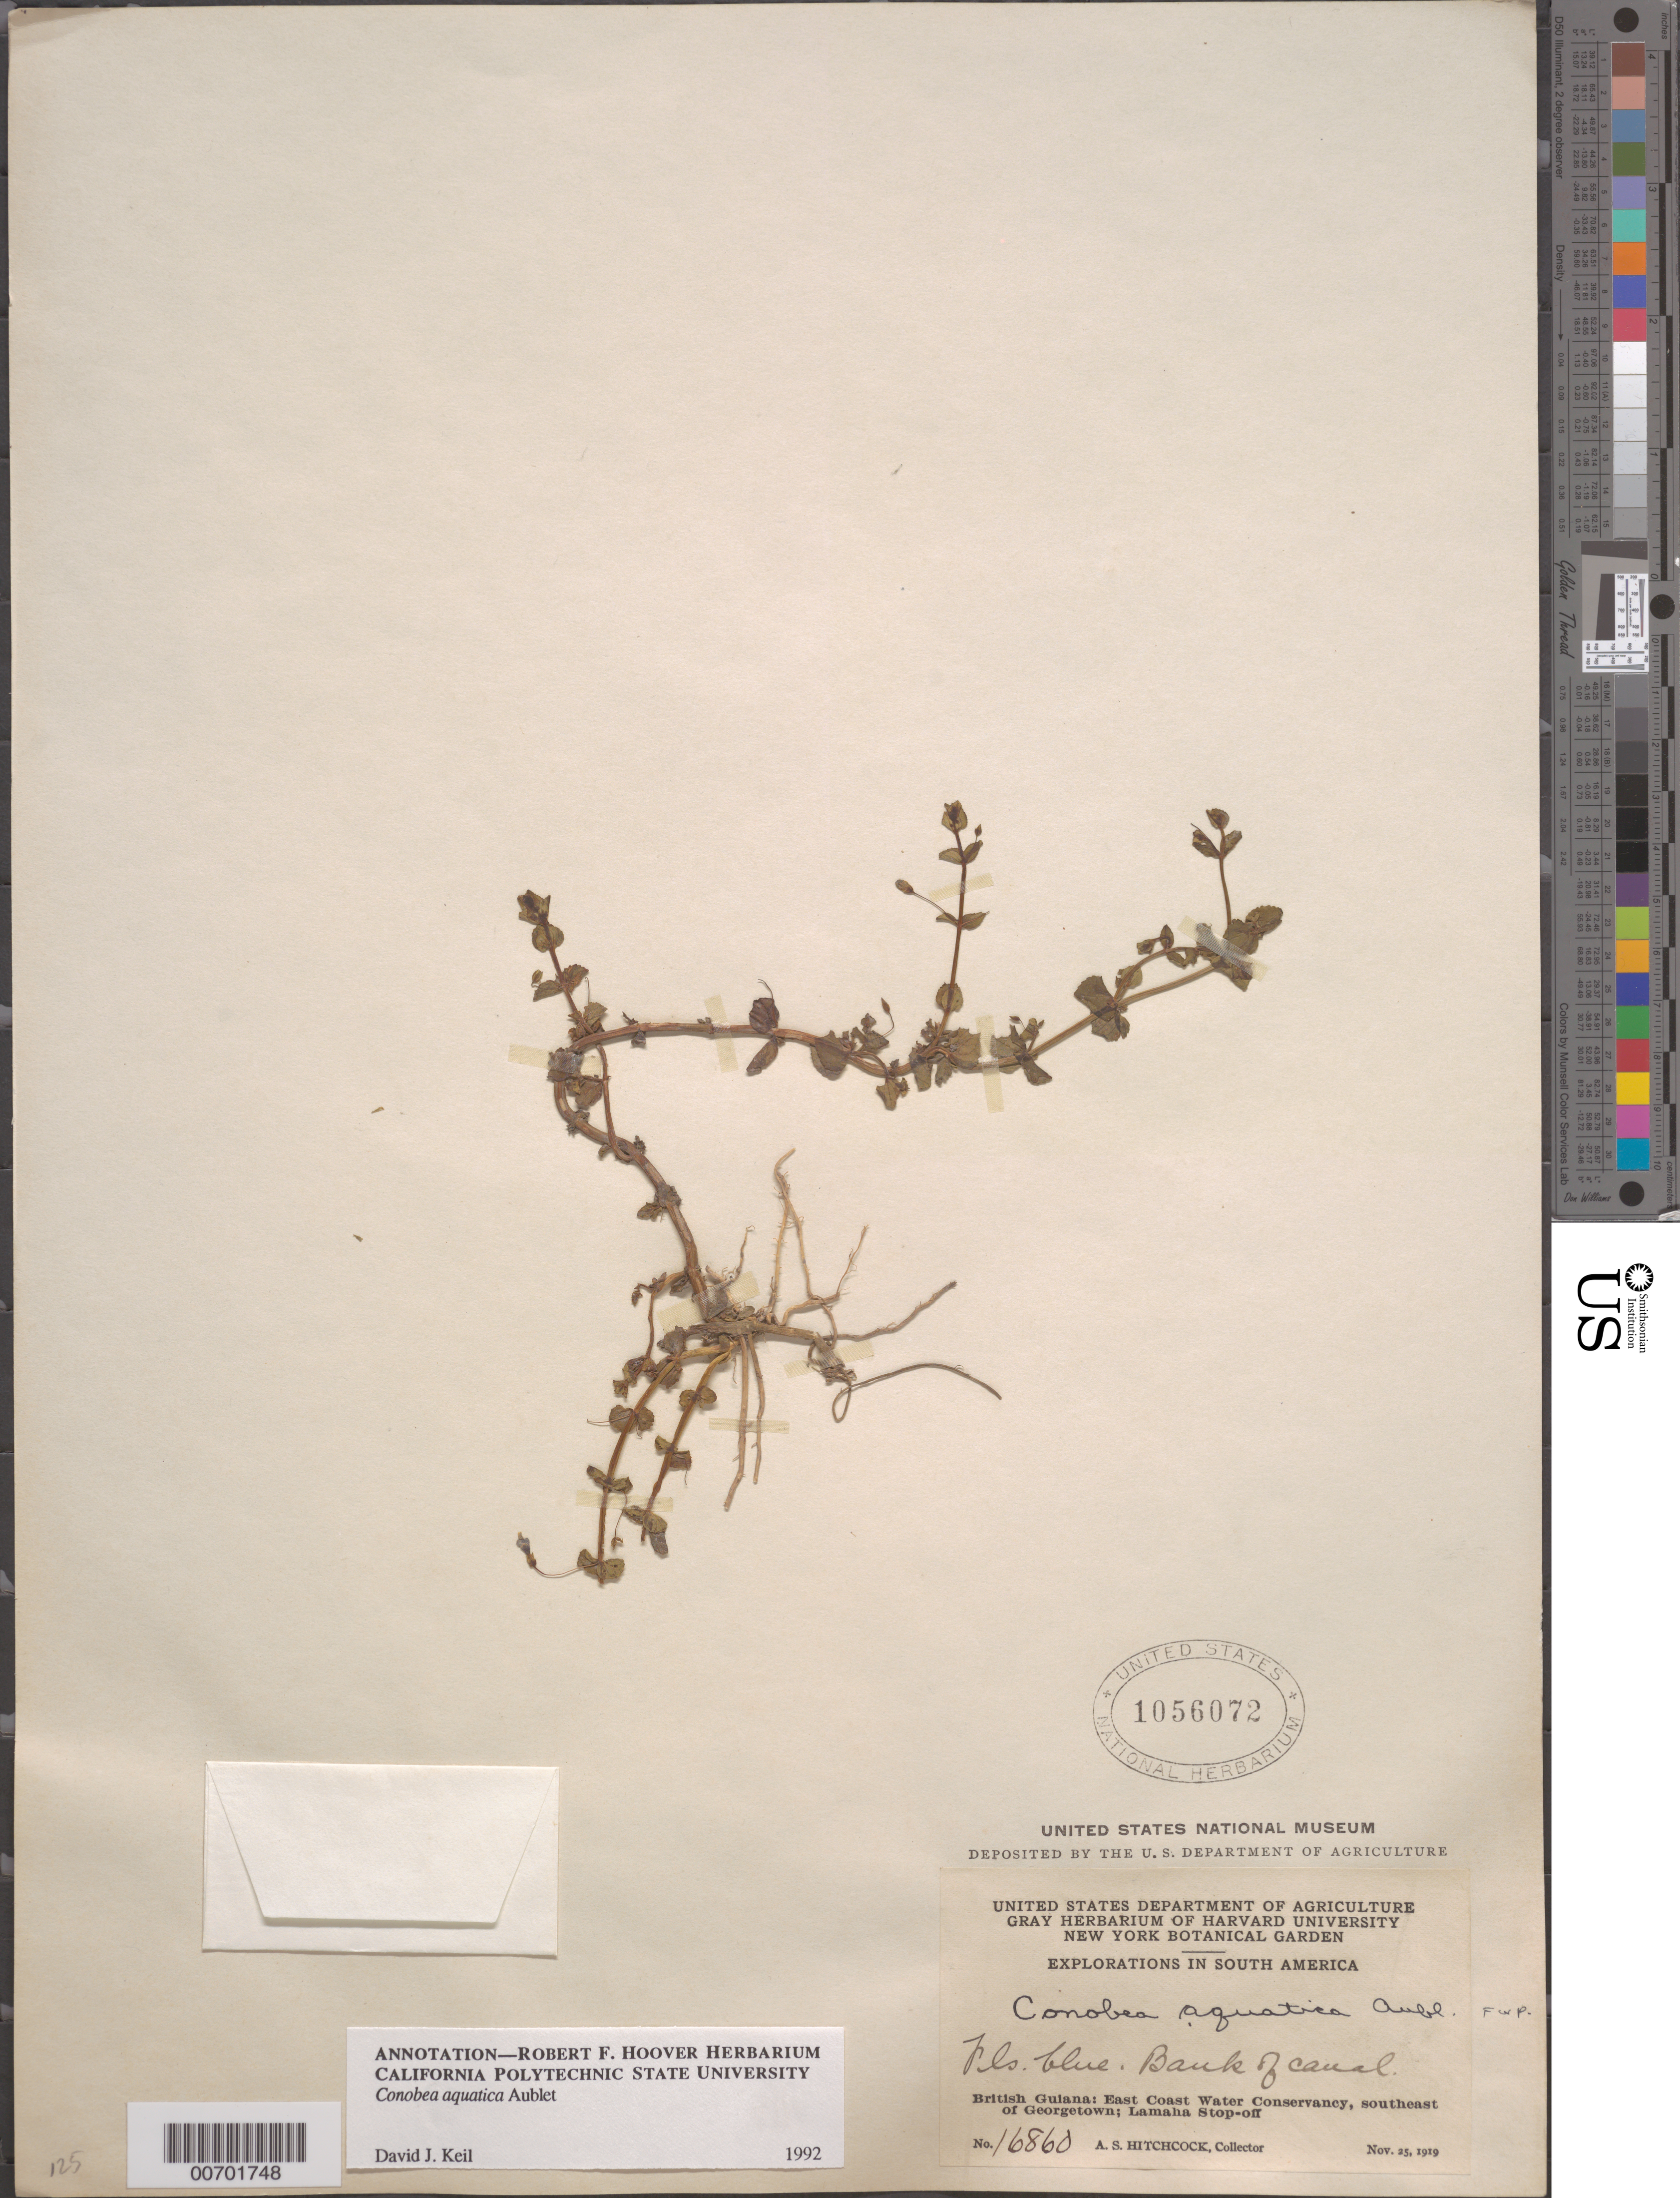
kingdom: Plantae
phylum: Tracheophyta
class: Magnoliopsida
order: Lamiales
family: Plantaginaceae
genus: Conobea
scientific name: Conobea aquatica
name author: Aubl.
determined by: Keil, D. J.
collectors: A. S. Hitchcock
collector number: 16860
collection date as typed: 25-Nov-19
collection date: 1919-11-25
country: Guyana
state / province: Demerara-Mahaica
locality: Lamaha Stop-Off, Georgetown, SE of, East Coast Water Conservancy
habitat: Bank of canal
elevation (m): -2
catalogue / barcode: US 1056072